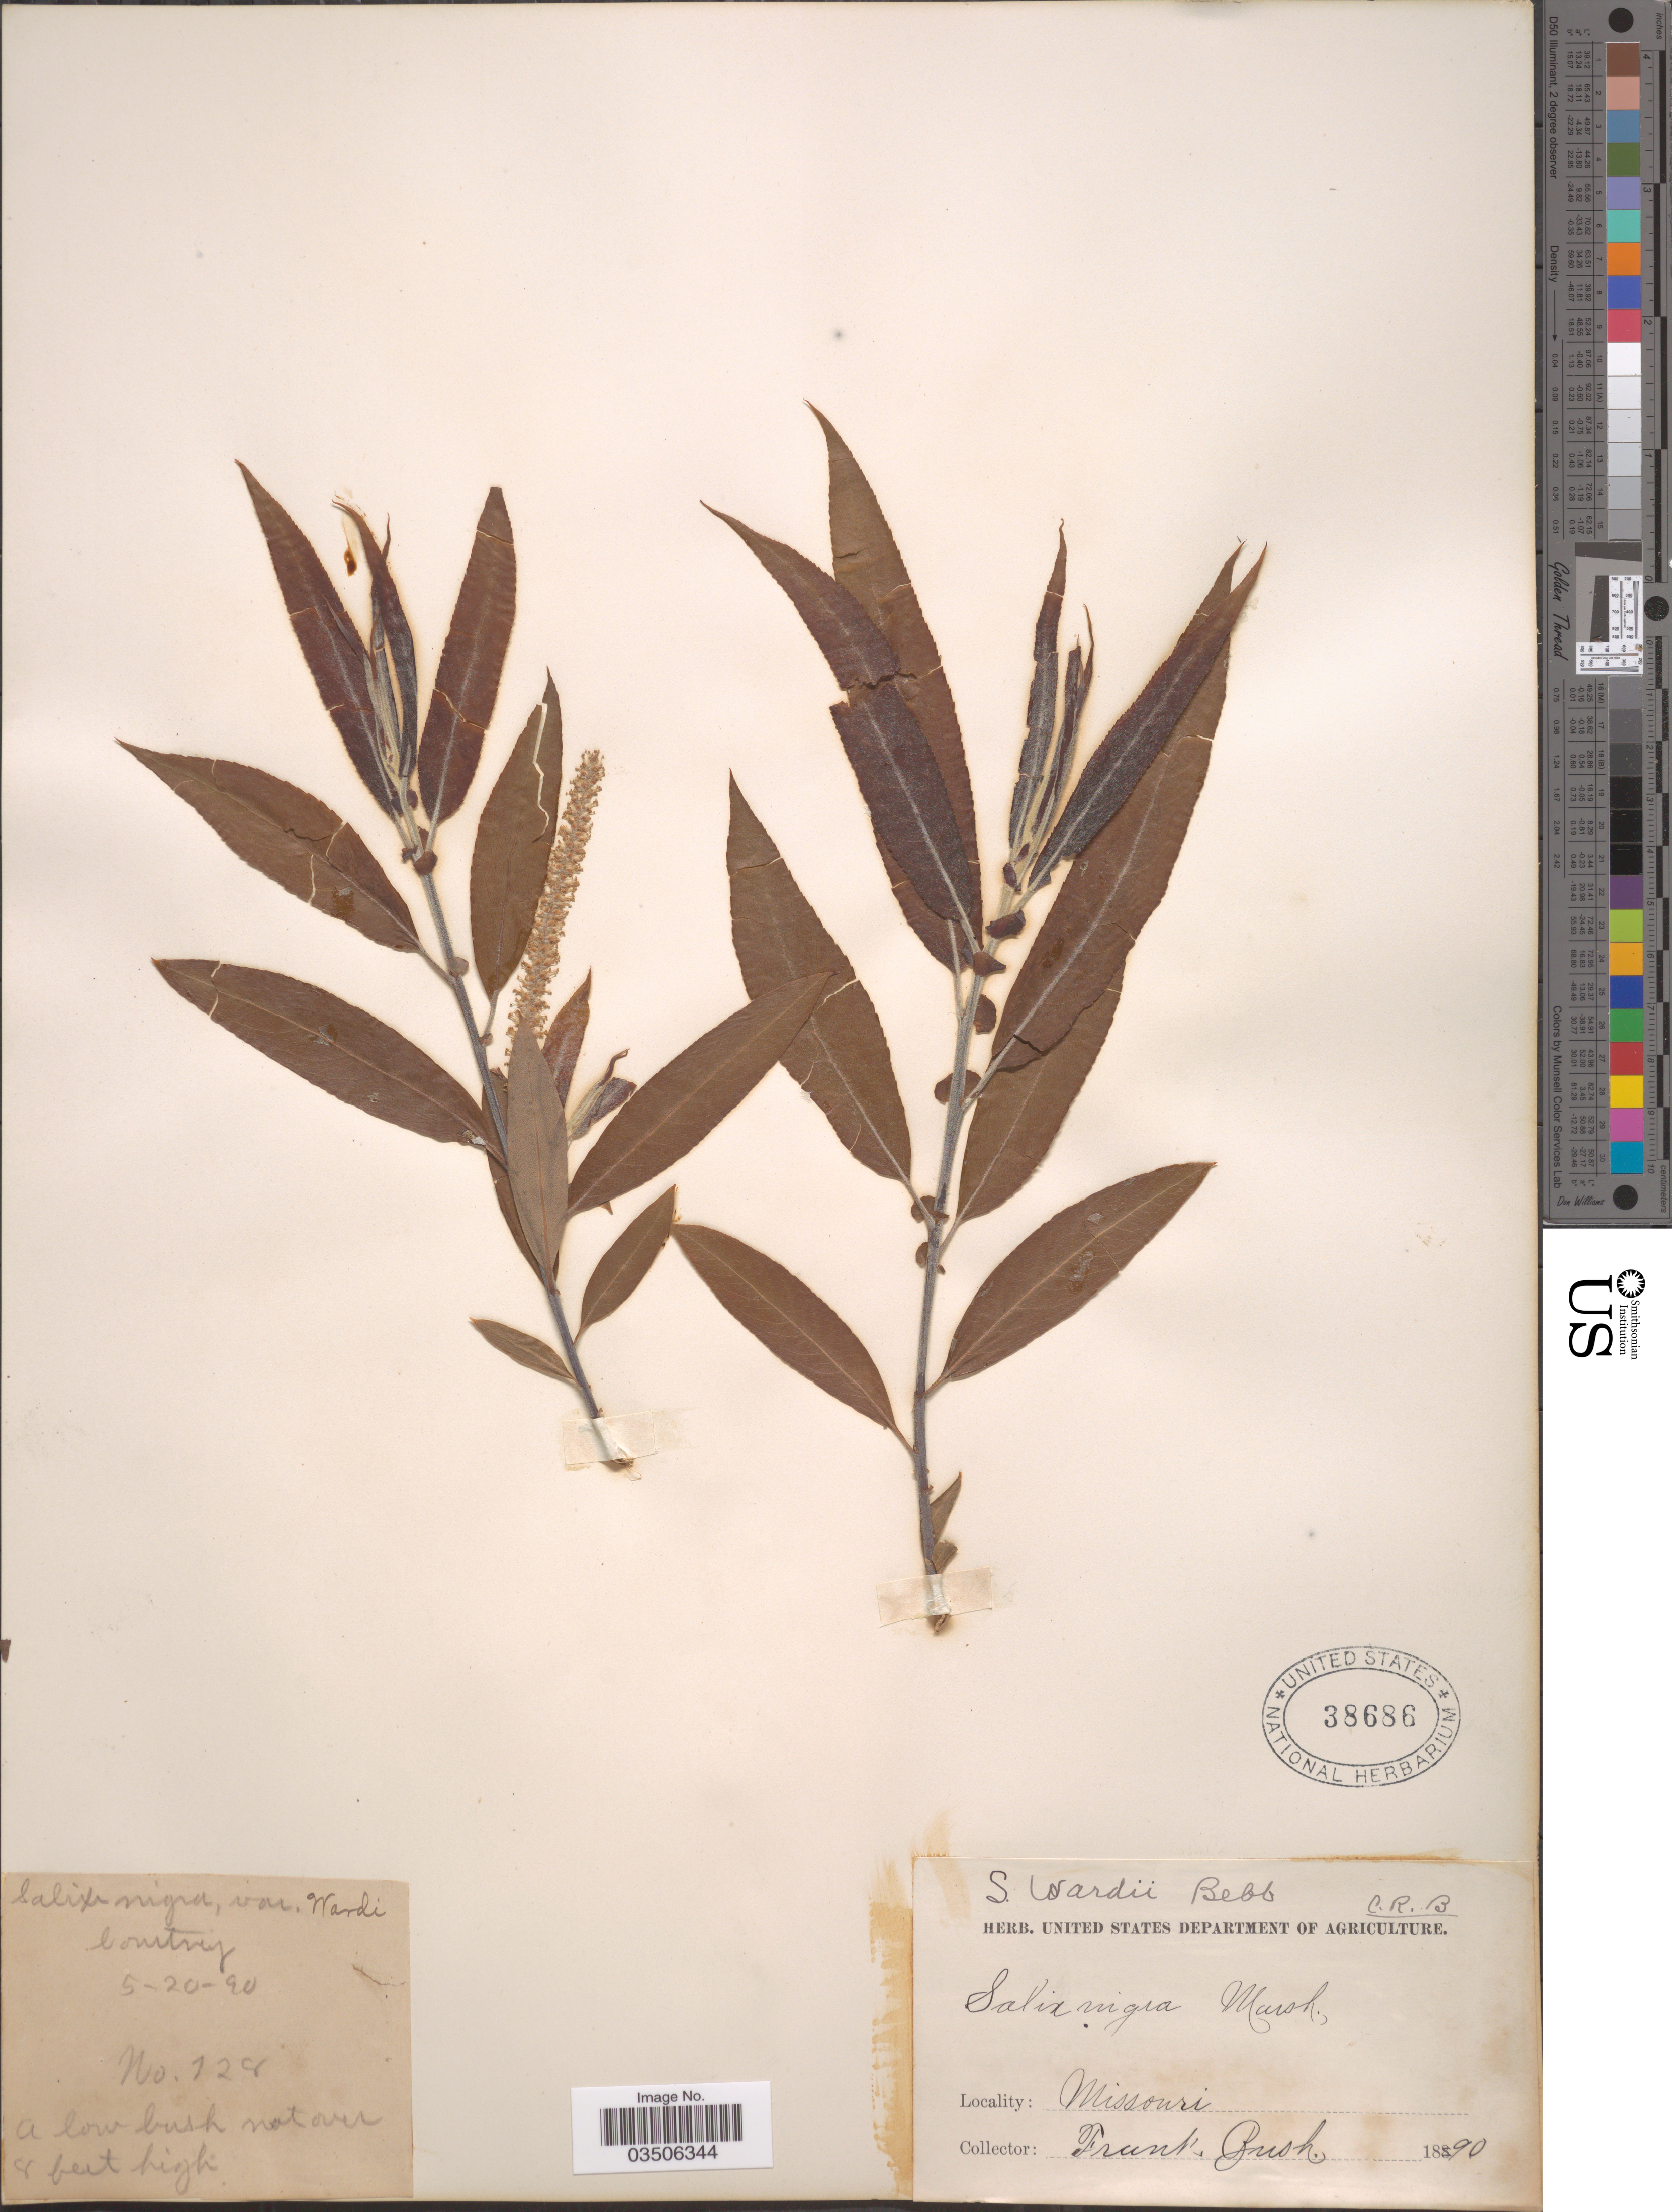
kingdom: Plantae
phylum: Tracheophyta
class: Magnoliopsida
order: Malpighiales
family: Salicaceae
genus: Salix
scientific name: Salix wardii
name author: Bebb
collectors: F. Bush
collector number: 129*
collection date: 1890-05-20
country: United States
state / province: Missouri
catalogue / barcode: US 38686